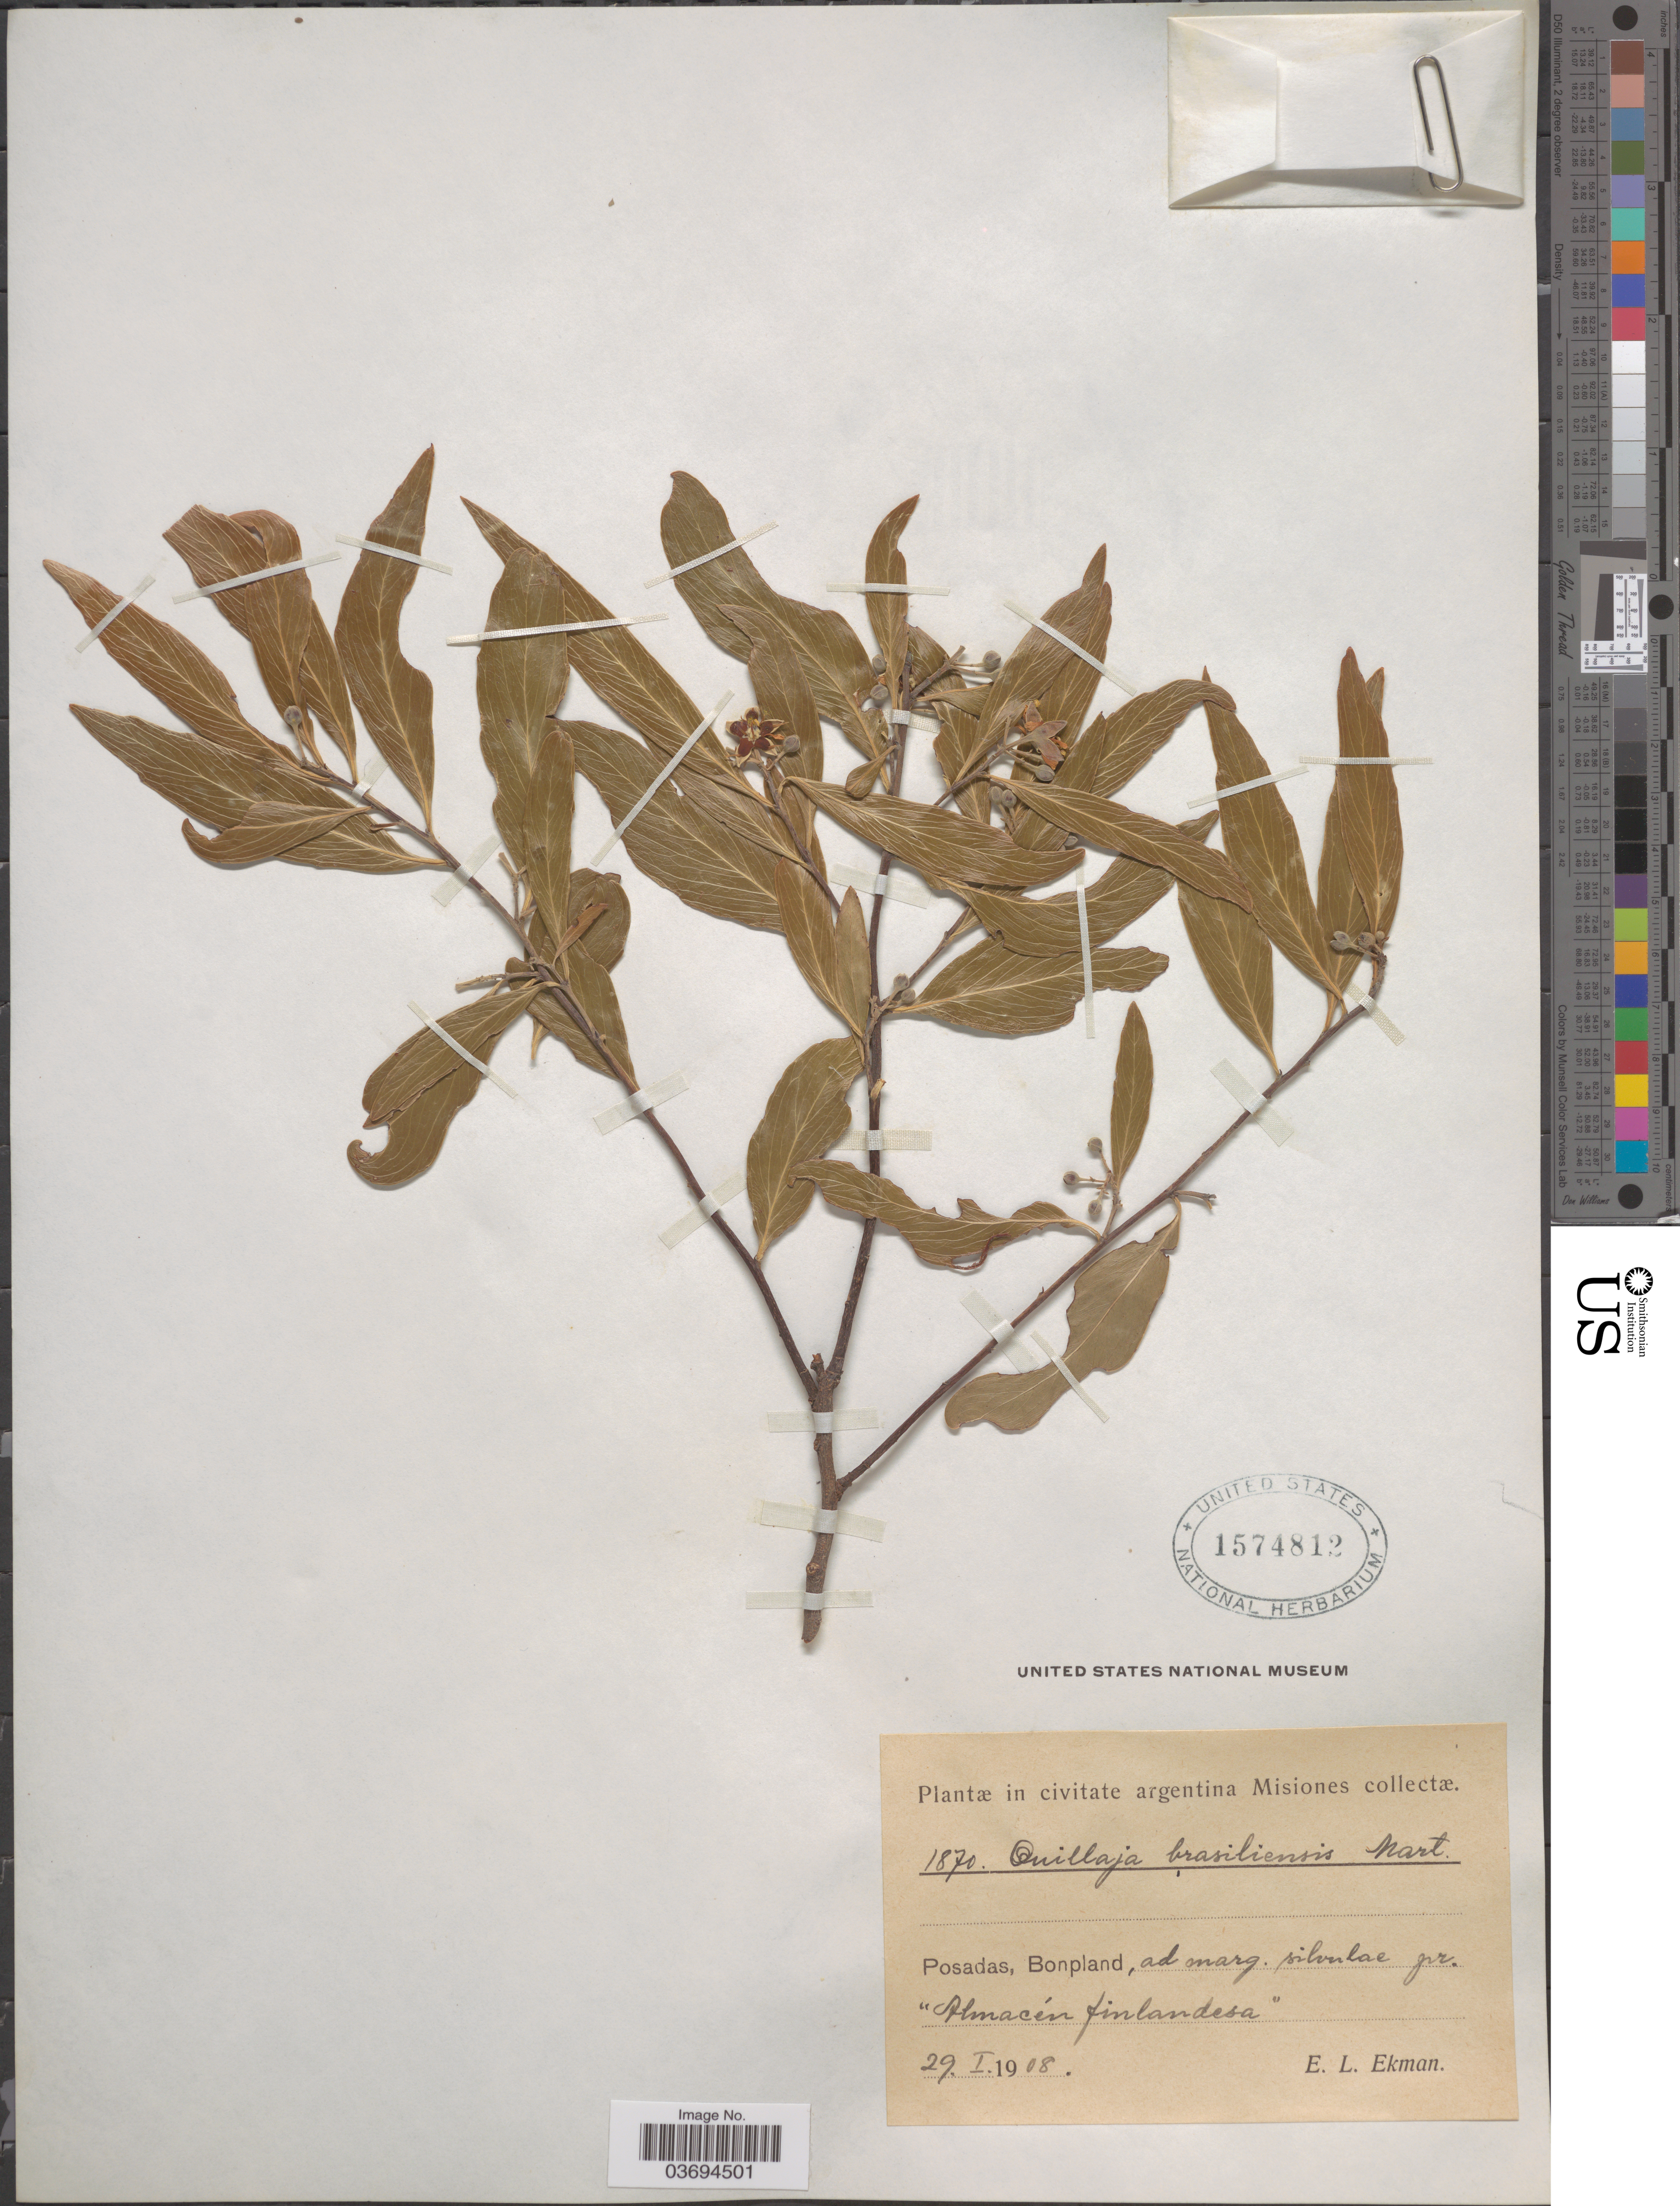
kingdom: Plantae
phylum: Tracheophyta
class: Magnoliopsida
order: Fabales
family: Quillajaceae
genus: Quillaja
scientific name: Quillaja brasiliensis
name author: (A. St.-Hil. & Tul.) Mart.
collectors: E. L. Ekman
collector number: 1870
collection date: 1908-01-29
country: Argentina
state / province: Misiones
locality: Posadas, Bonpland, ad marg. silverlae pr. 'Almacén finlandesa'.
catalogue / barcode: US 1574812